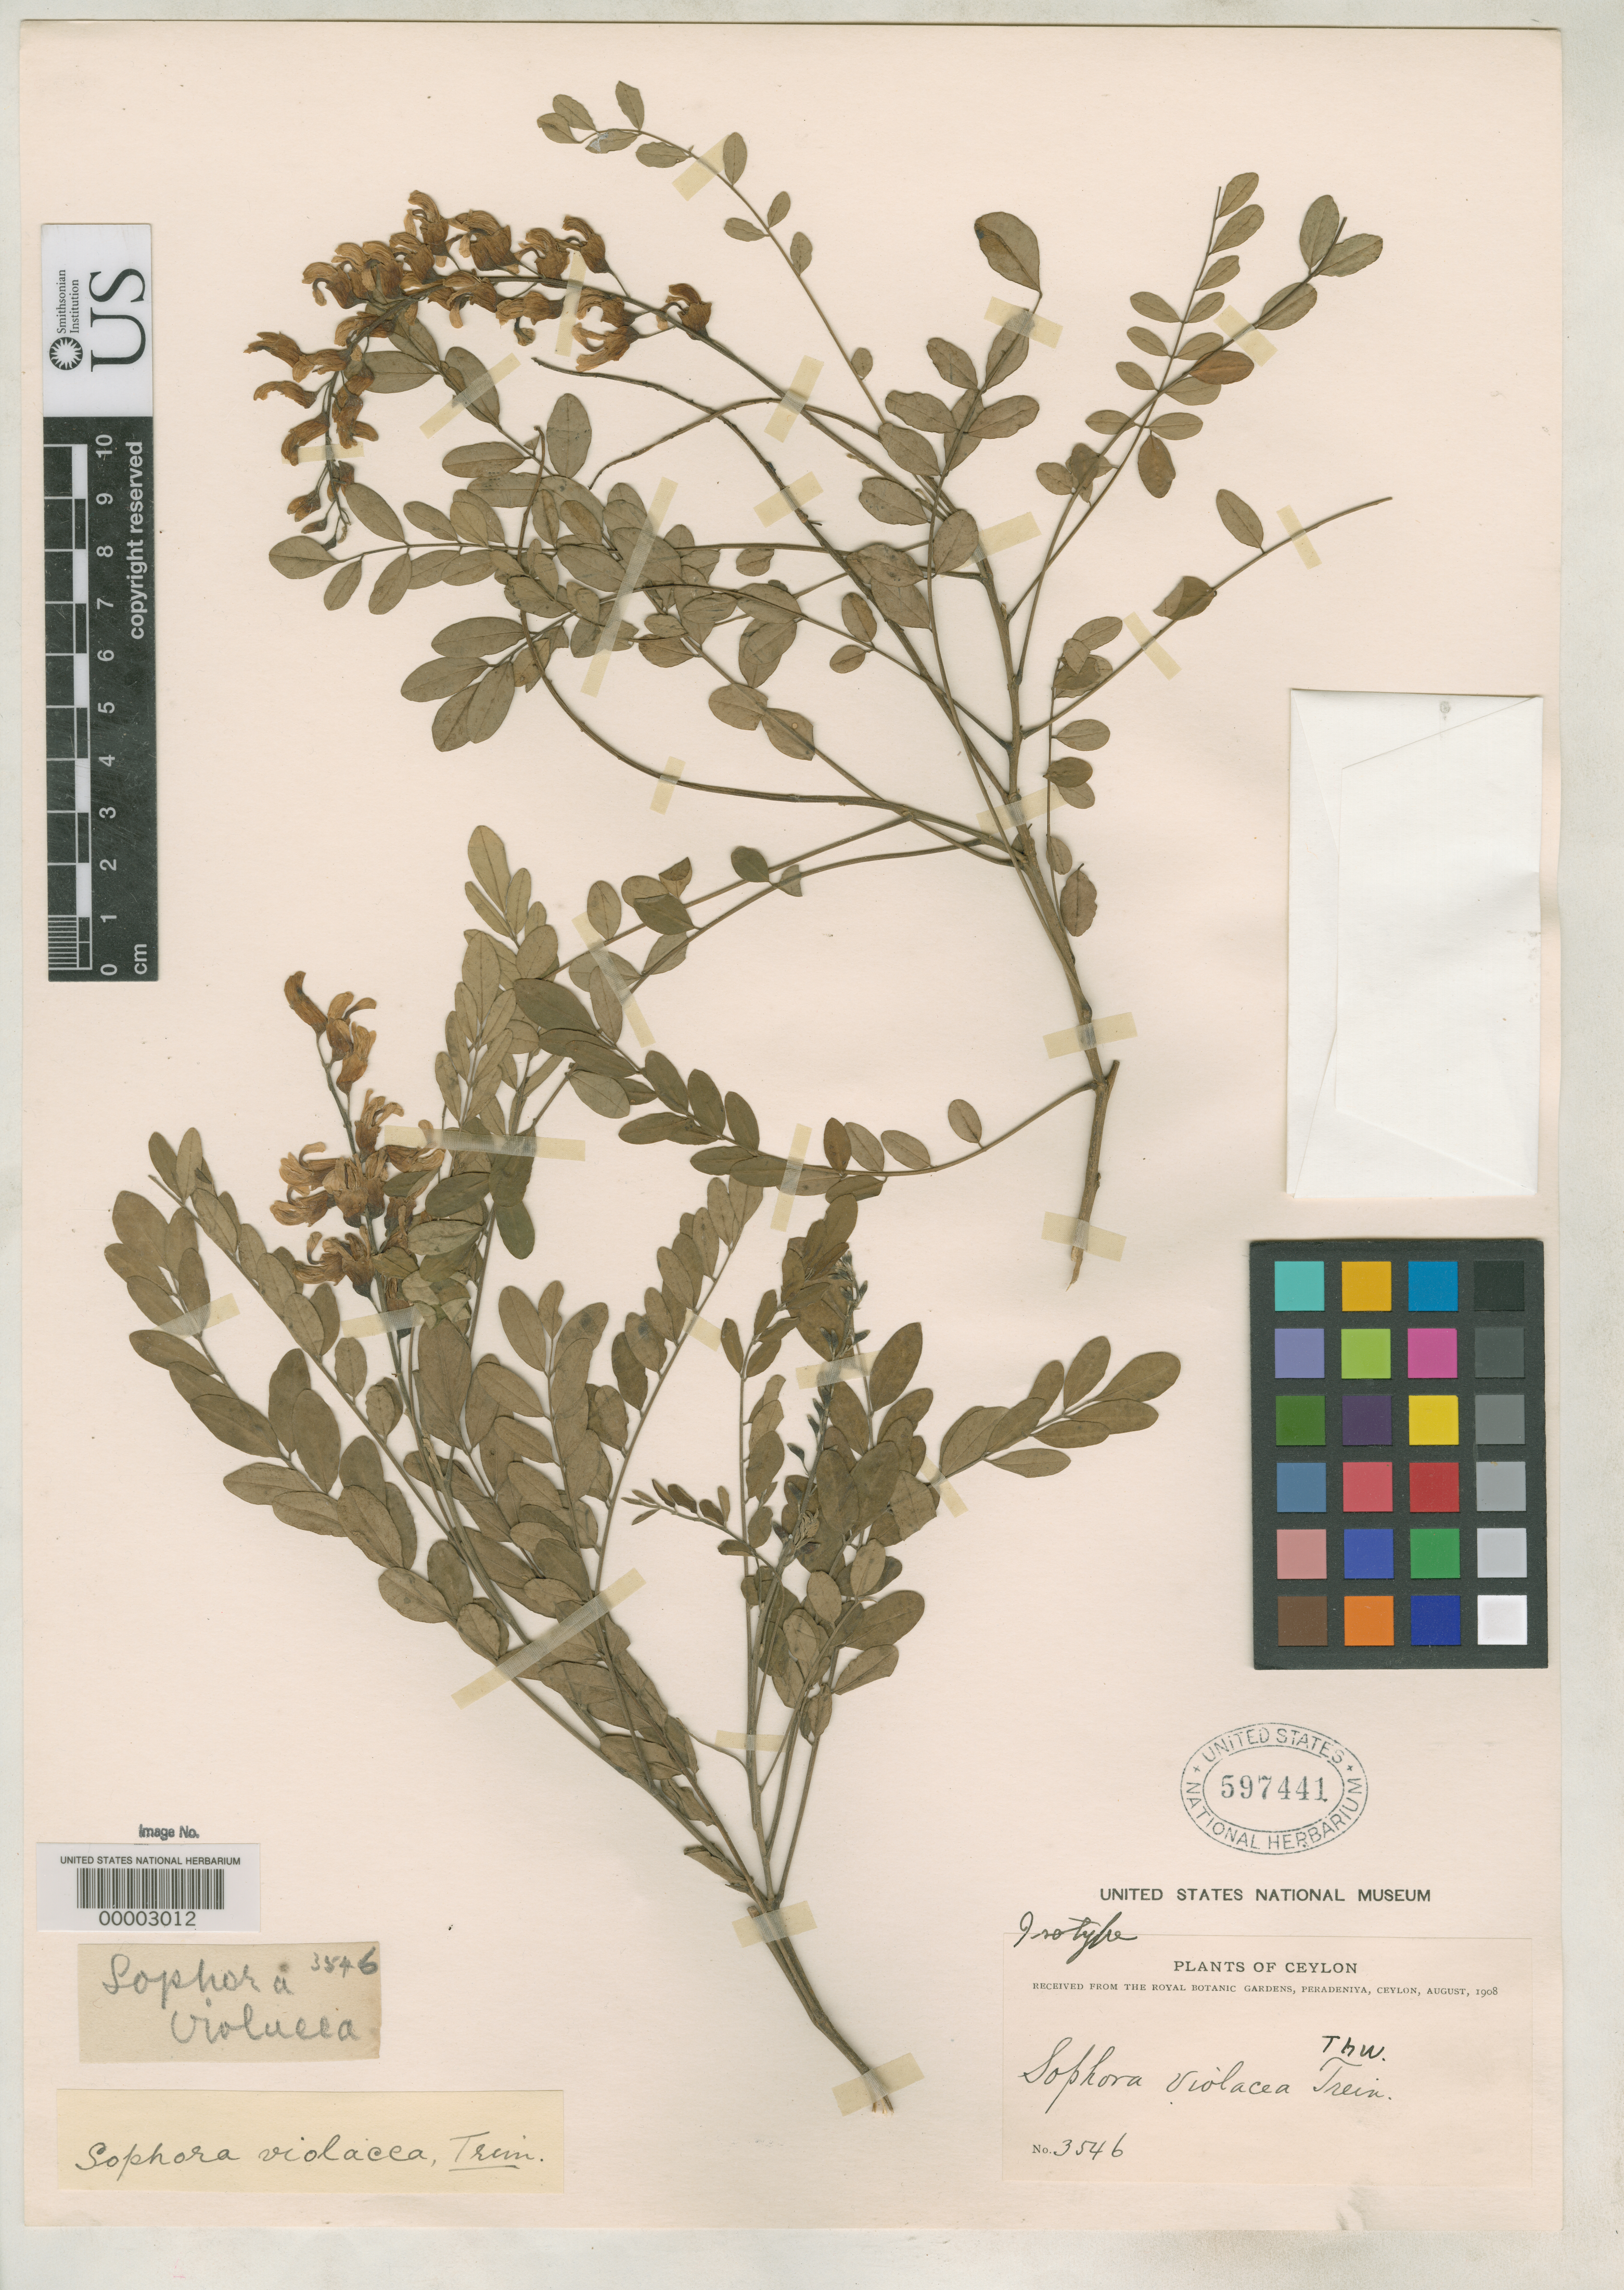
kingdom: Plantae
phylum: Tracheophyta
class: Magnoliopsida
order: Fabales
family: Fabaceae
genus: Sophora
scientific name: Sophora violacea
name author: Thwaites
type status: Isotype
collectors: G. H. K. Thwaites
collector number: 3546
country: Sri Lanka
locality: "Ceylon"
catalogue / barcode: US 597441